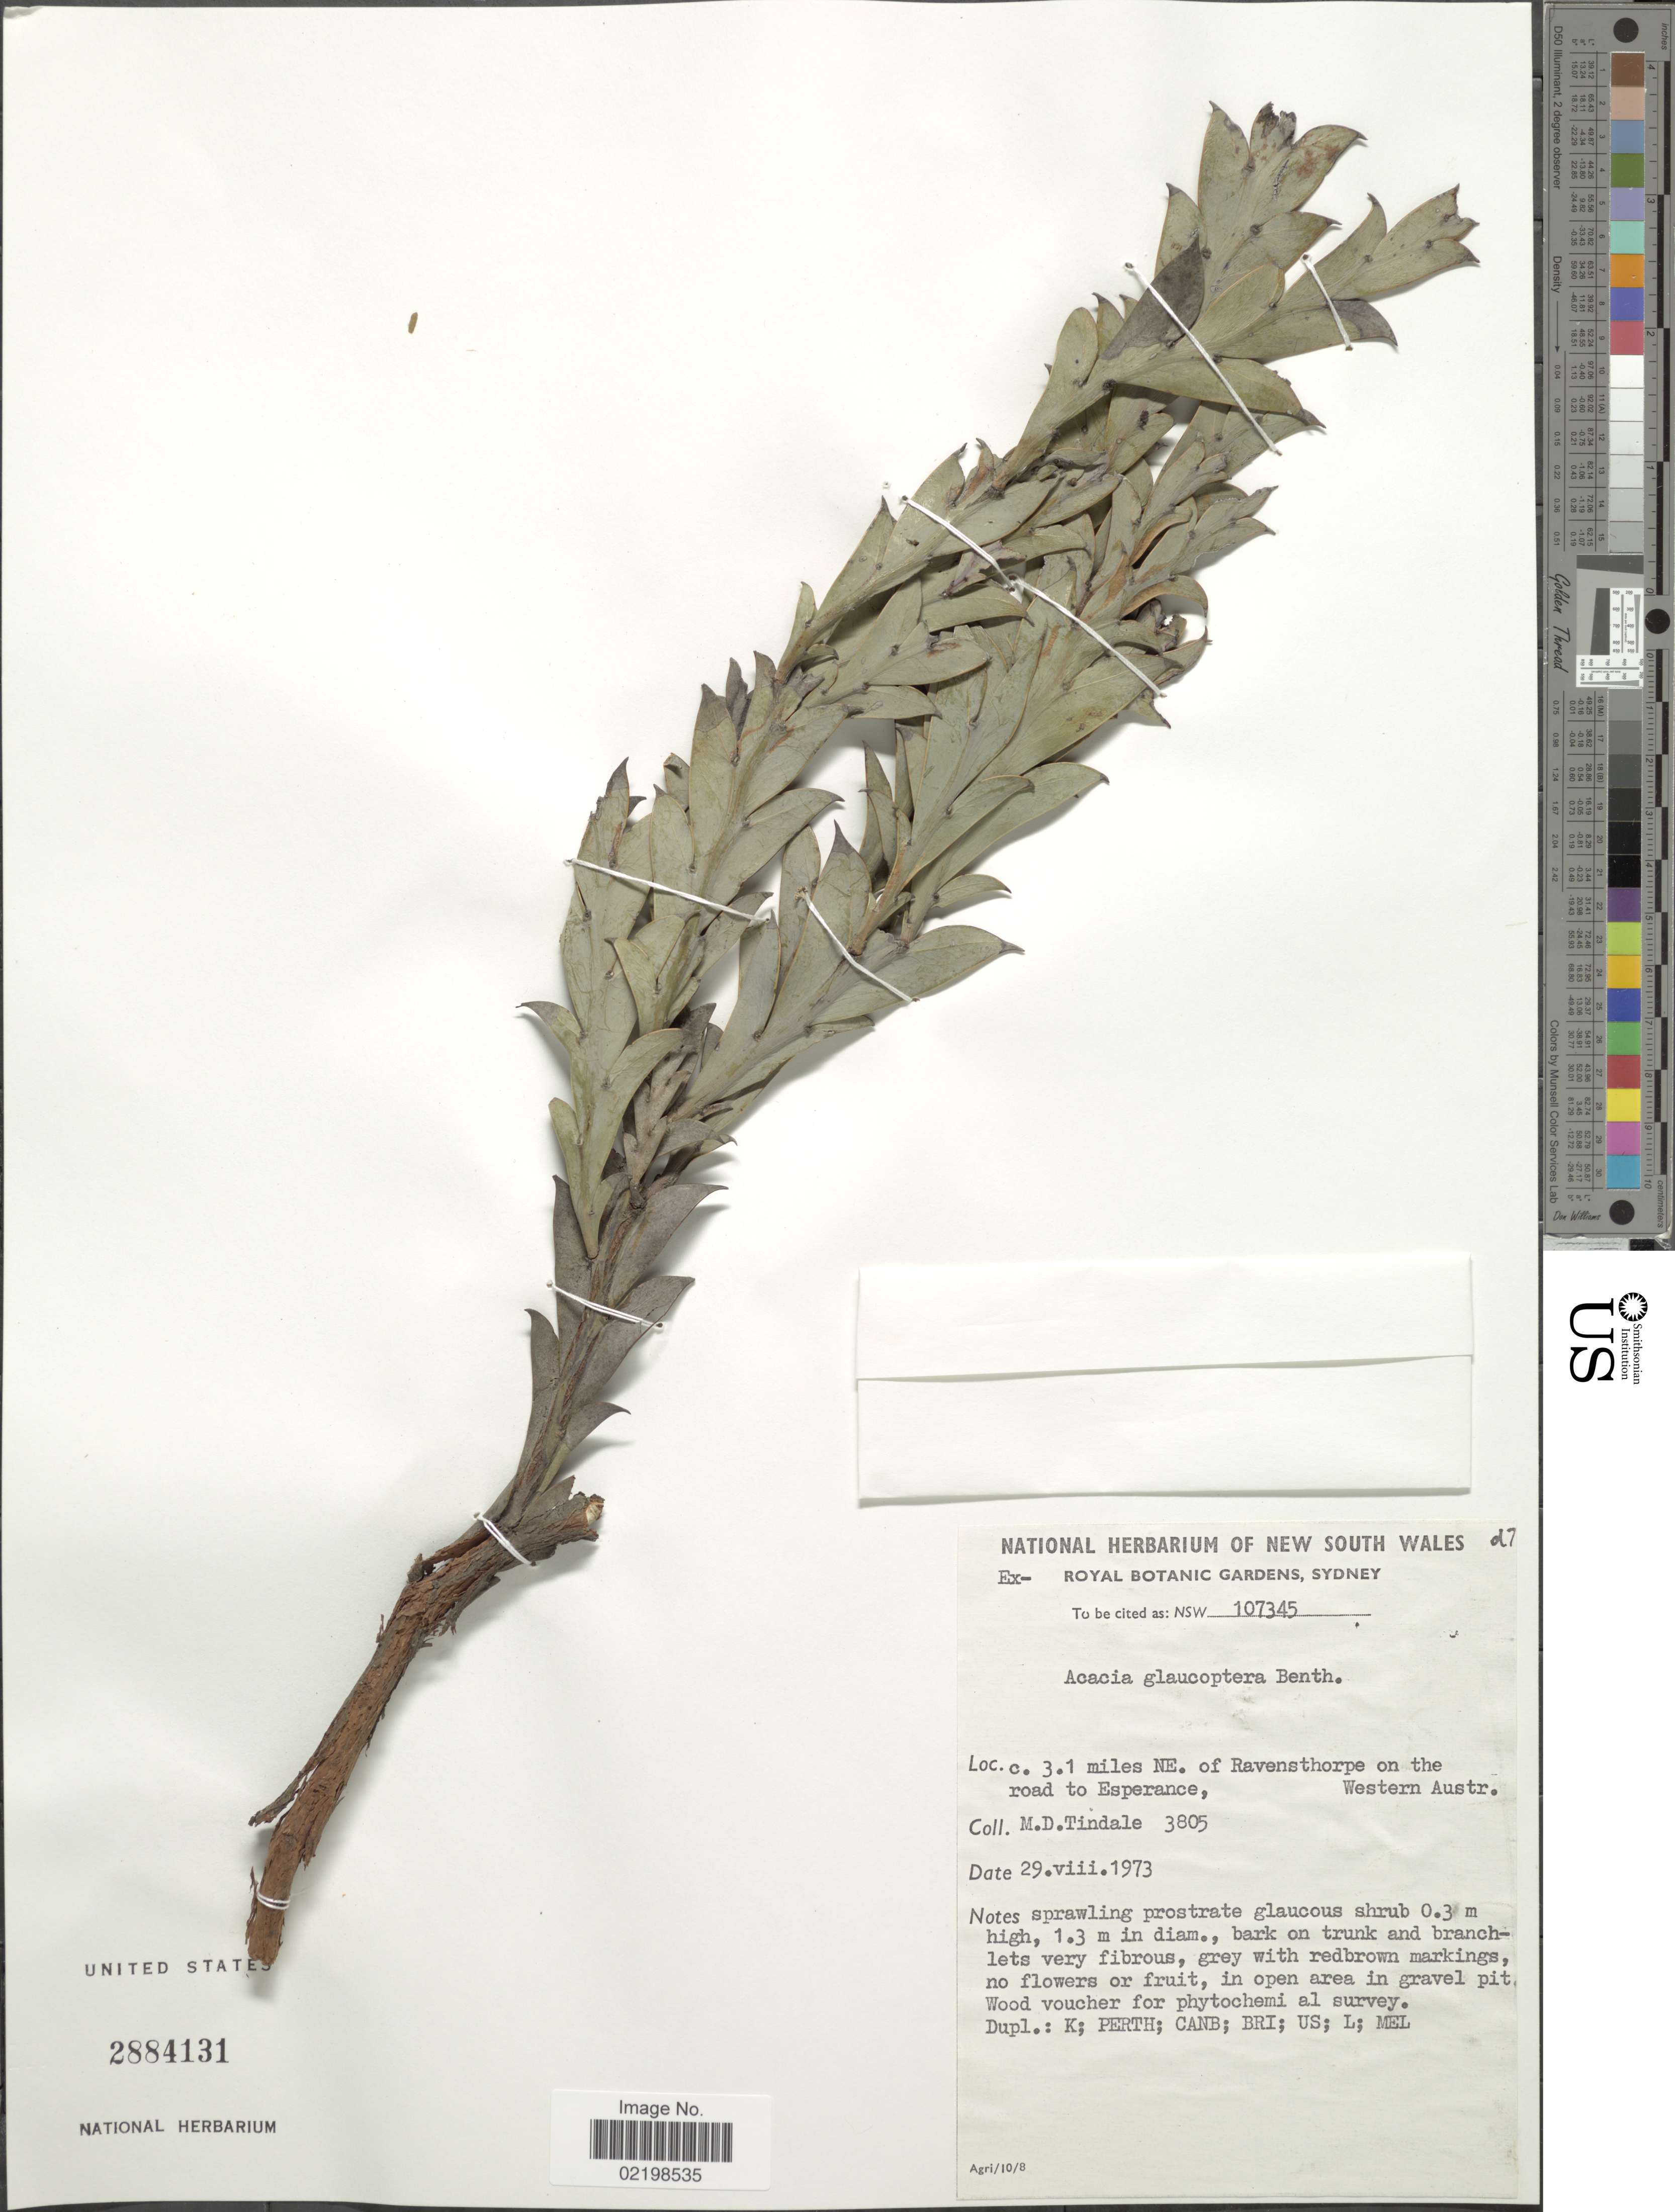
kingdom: Plantae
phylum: Tracheophyta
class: Magnoliopsida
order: Fabales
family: Fabaceae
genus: Acacia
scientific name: Acacia glaucoptera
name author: Benth.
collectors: M. D. Tindale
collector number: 3805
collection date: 1973-08-29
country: Australia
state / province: Western Australia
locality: C. 3.1 miles NE. of Ravensthorpe on the Western Austr. road to Esperance.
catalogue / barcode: US 2884131